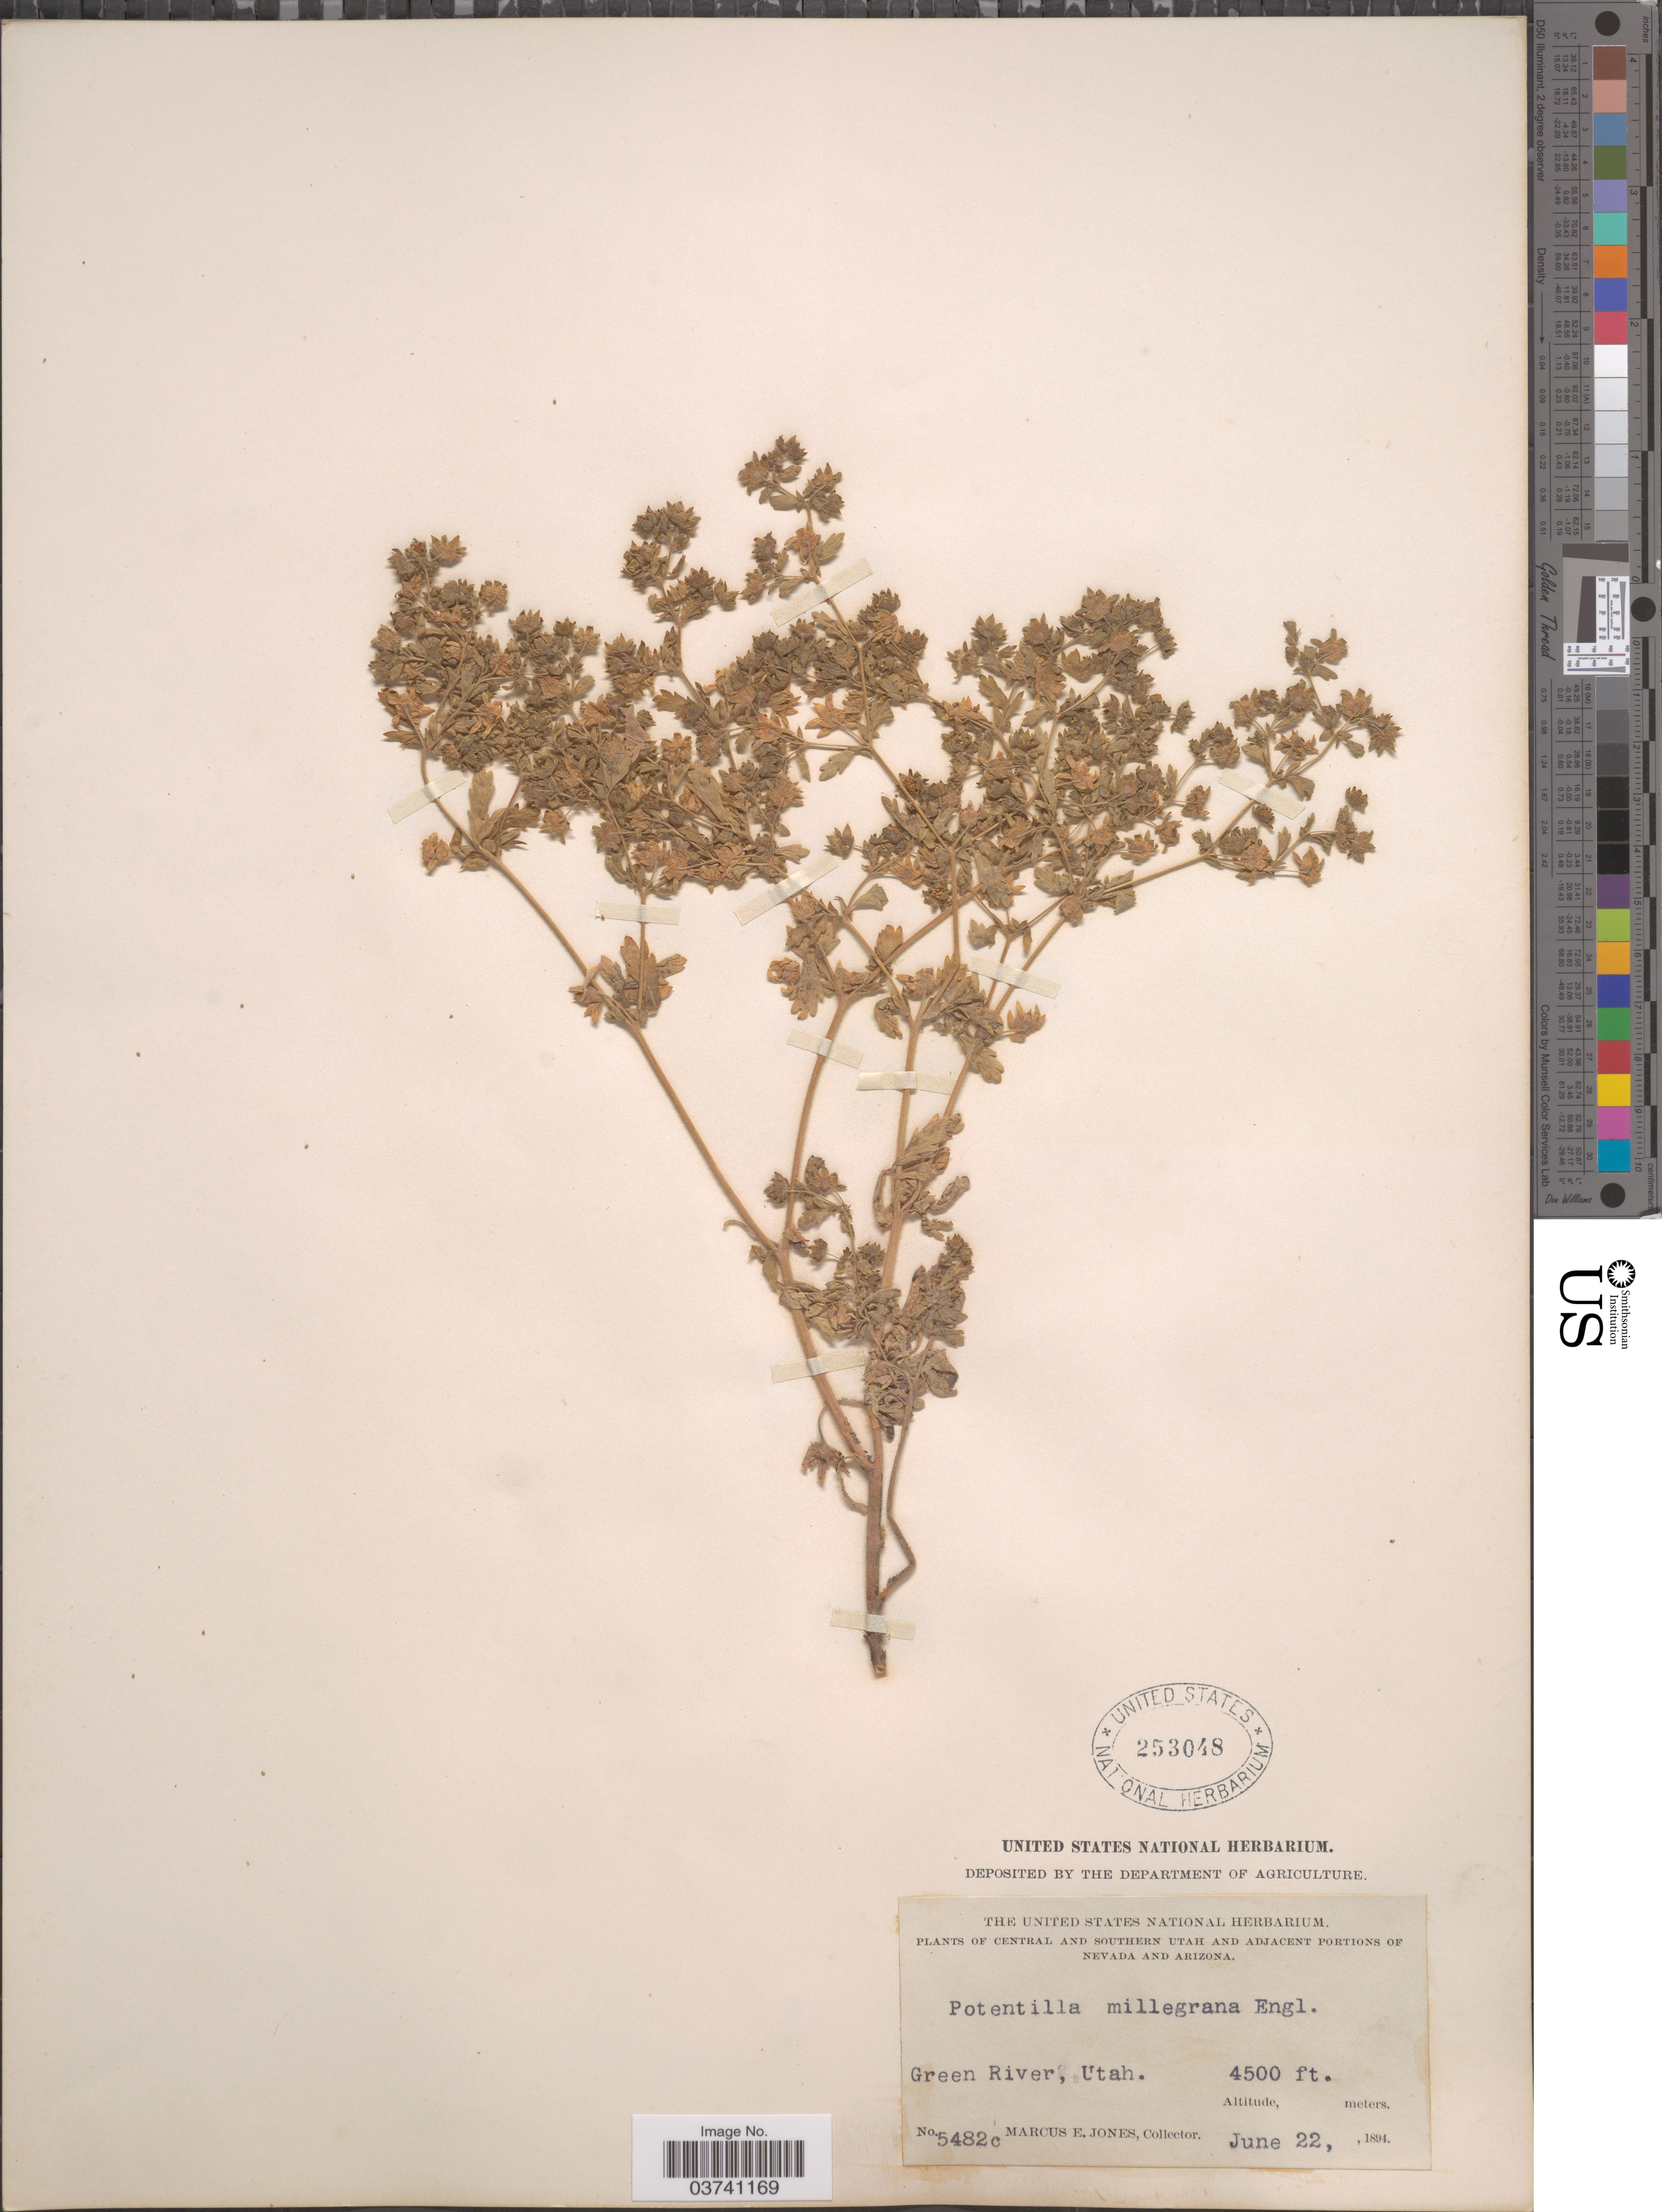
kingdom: Plantae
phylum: Tracheophyta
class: Magnoliopsida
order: Rosales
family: Rosaceae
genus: Potentilla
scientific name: Potentilla rivalis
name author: Nutt.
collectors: M. E. Jones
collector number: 5482c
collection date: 1894-06-22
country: United States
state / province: Utah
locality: Central and Southern Utah. Green River.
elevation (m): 1372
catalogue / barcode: US 253048